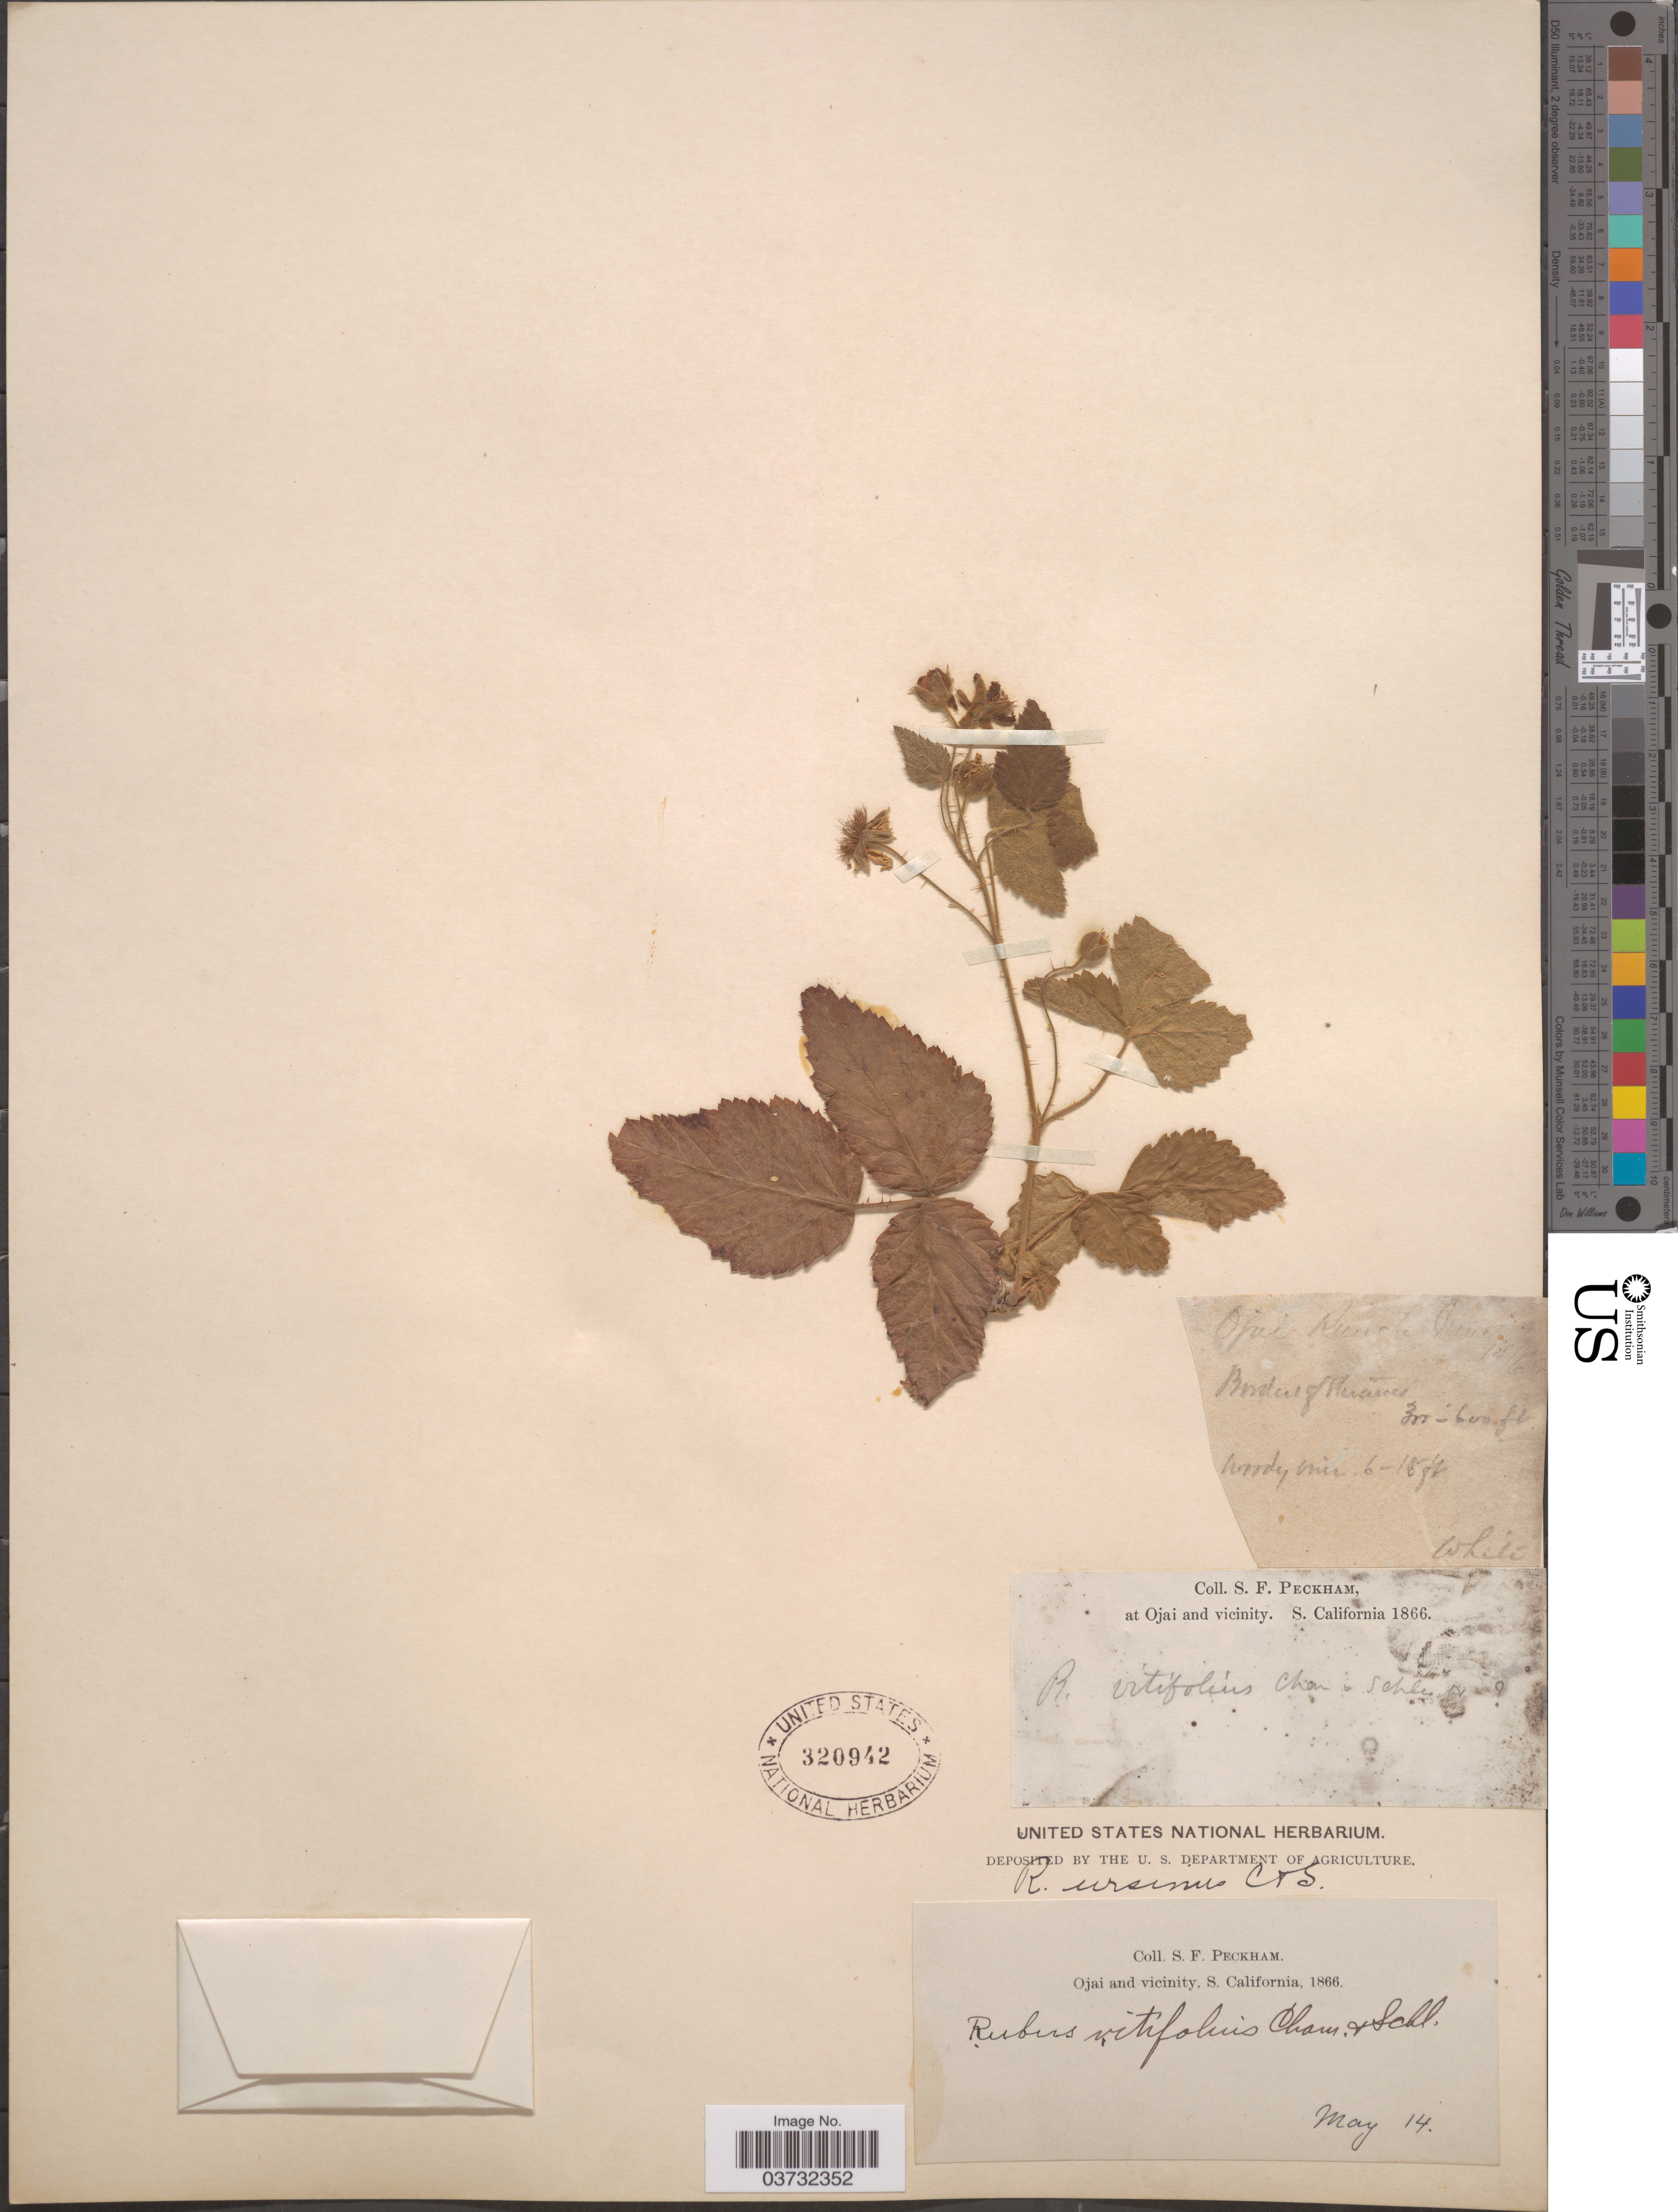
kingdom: Plantae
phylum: Tracheophyta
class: Magnoliopsida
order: Rosales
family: Rosaceae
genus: Rubus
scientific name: Rubus ursinus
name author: (Schltdl.) Cham.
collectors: S. Peckham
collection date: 1866-05-14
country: United States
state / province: California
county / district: Ventura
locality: Ojai and vicinity, S. California.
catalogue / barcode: US 320942